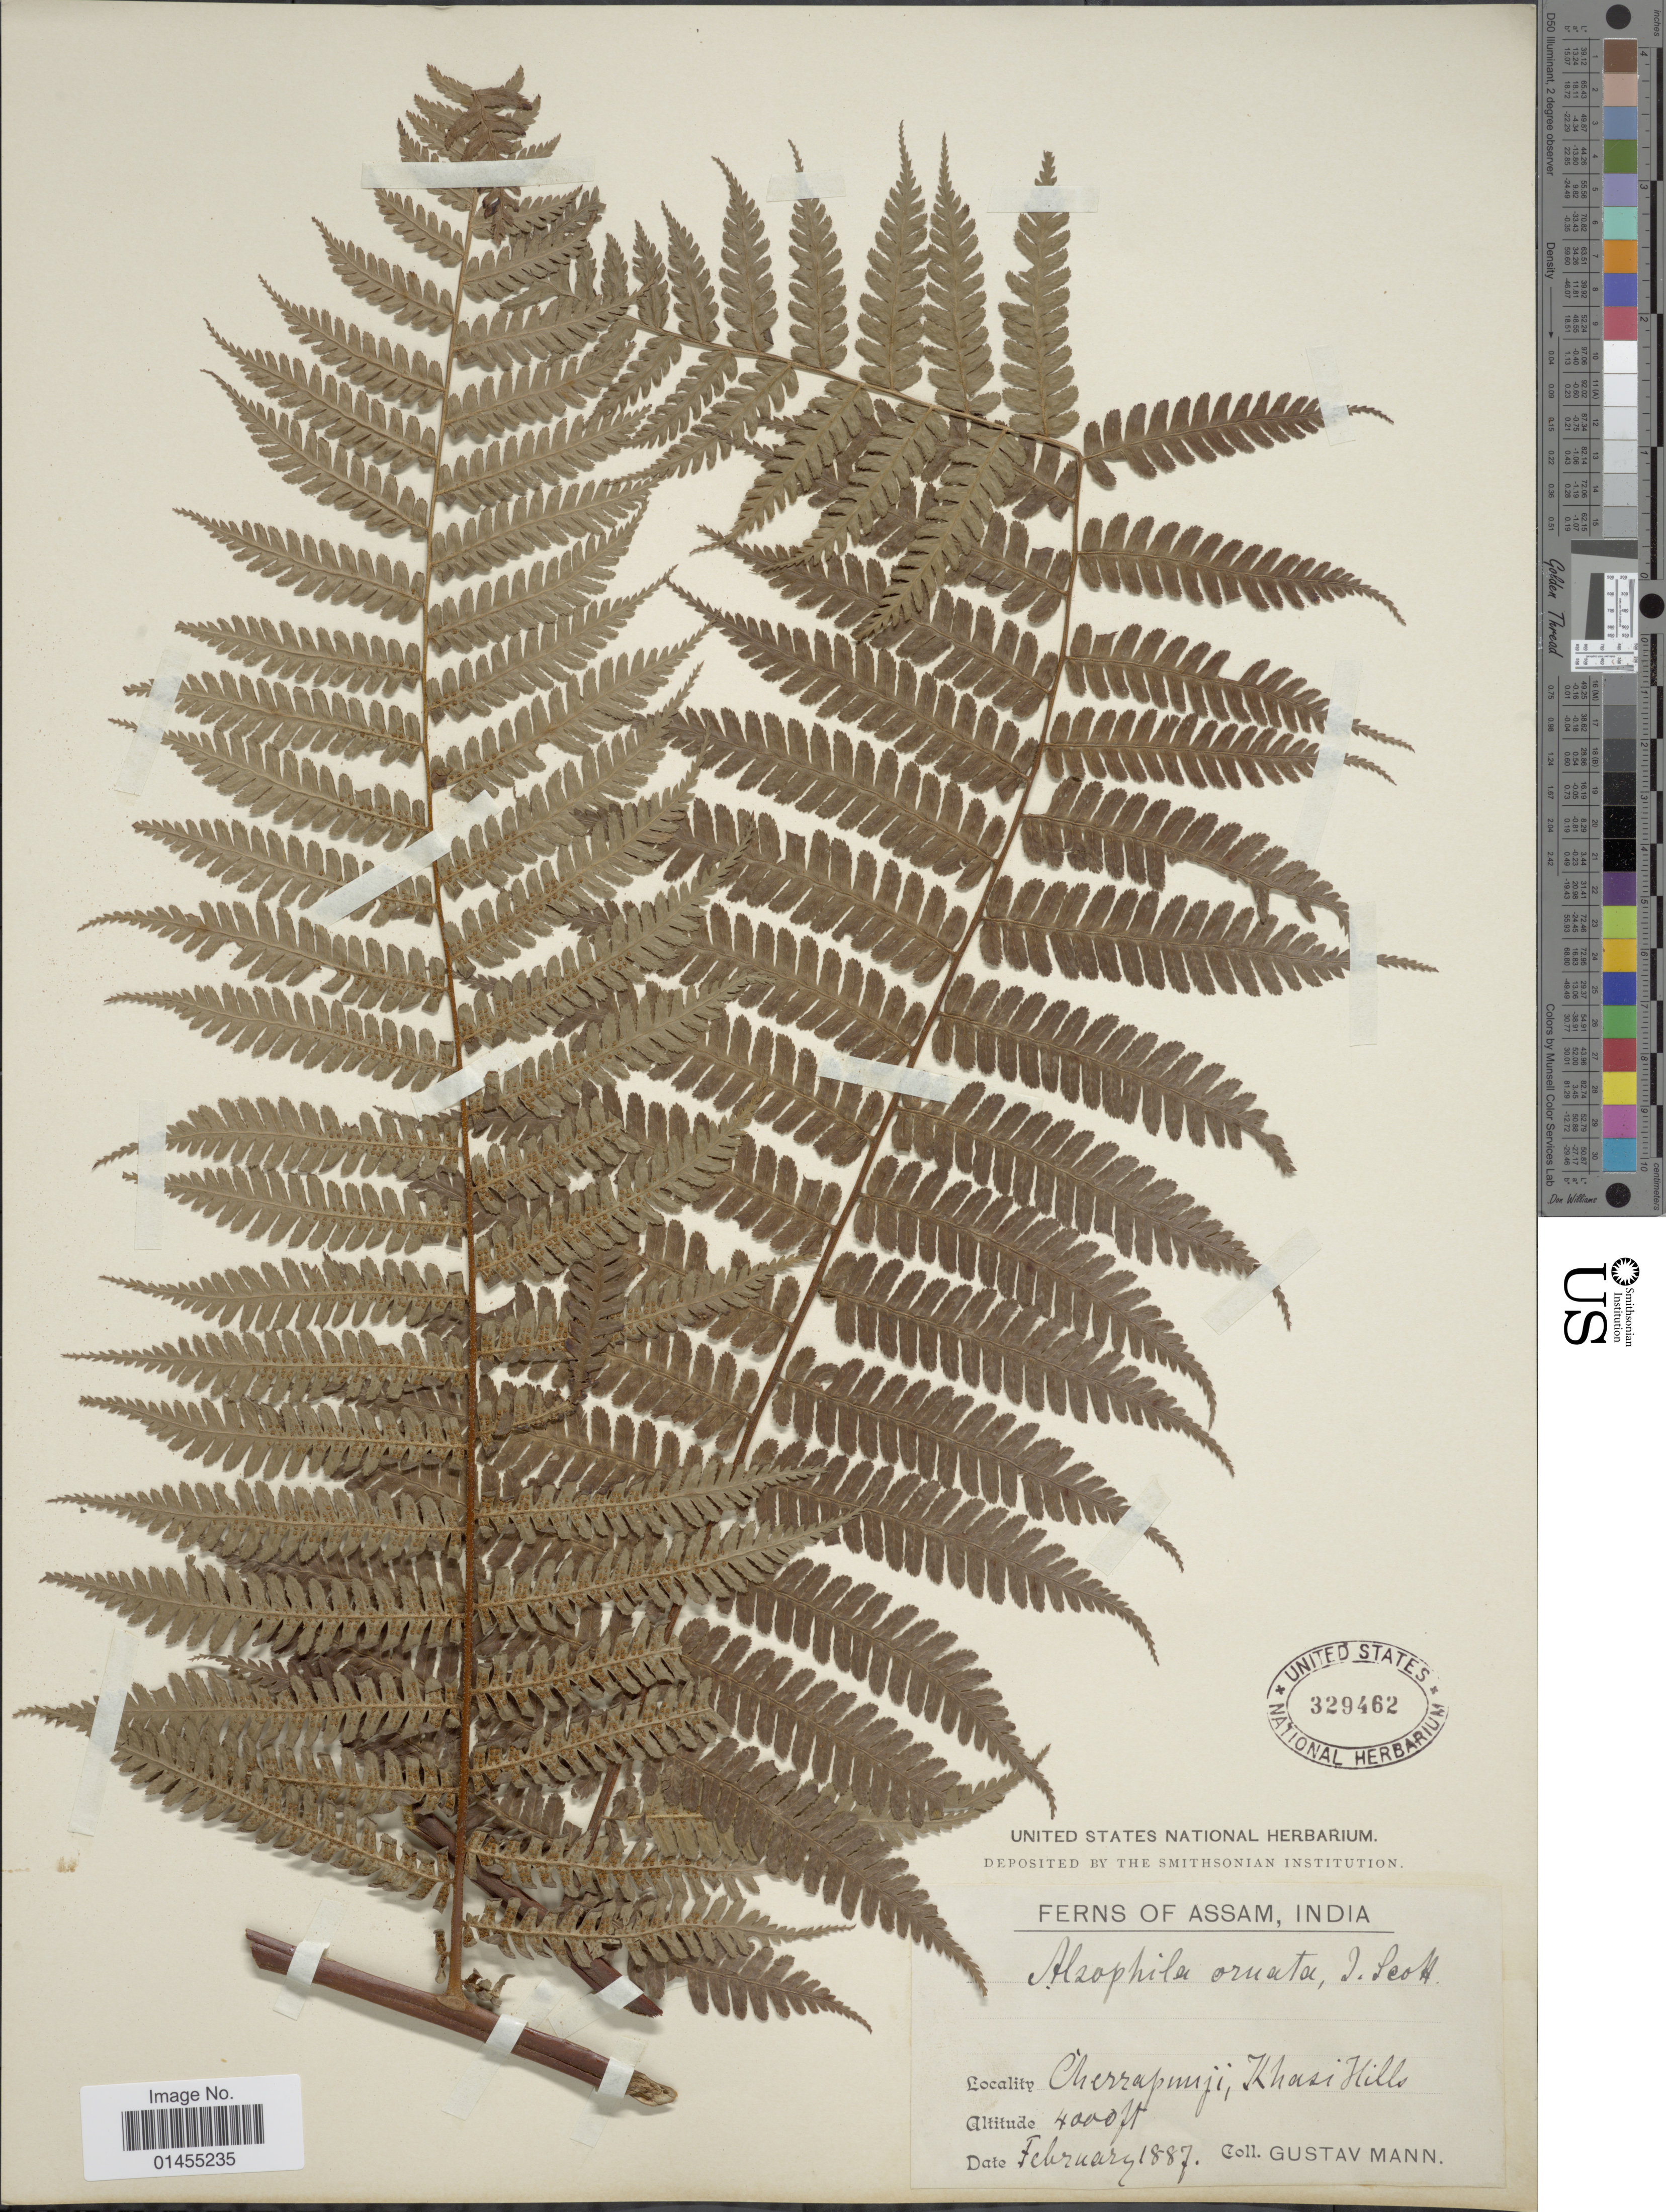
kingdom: Plantae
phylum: Tracheophyta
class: Polypodiopsida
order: Cyatheales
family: Cyatheaceae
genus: Alsophila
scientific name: Alsophila khaysana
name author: Moore ex Kuhn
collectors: G. Mann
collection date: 1887-02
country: India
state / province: Meghalaya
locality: Cherrapunji, Khasi Hills.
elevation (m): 1219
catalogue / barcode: US 329462